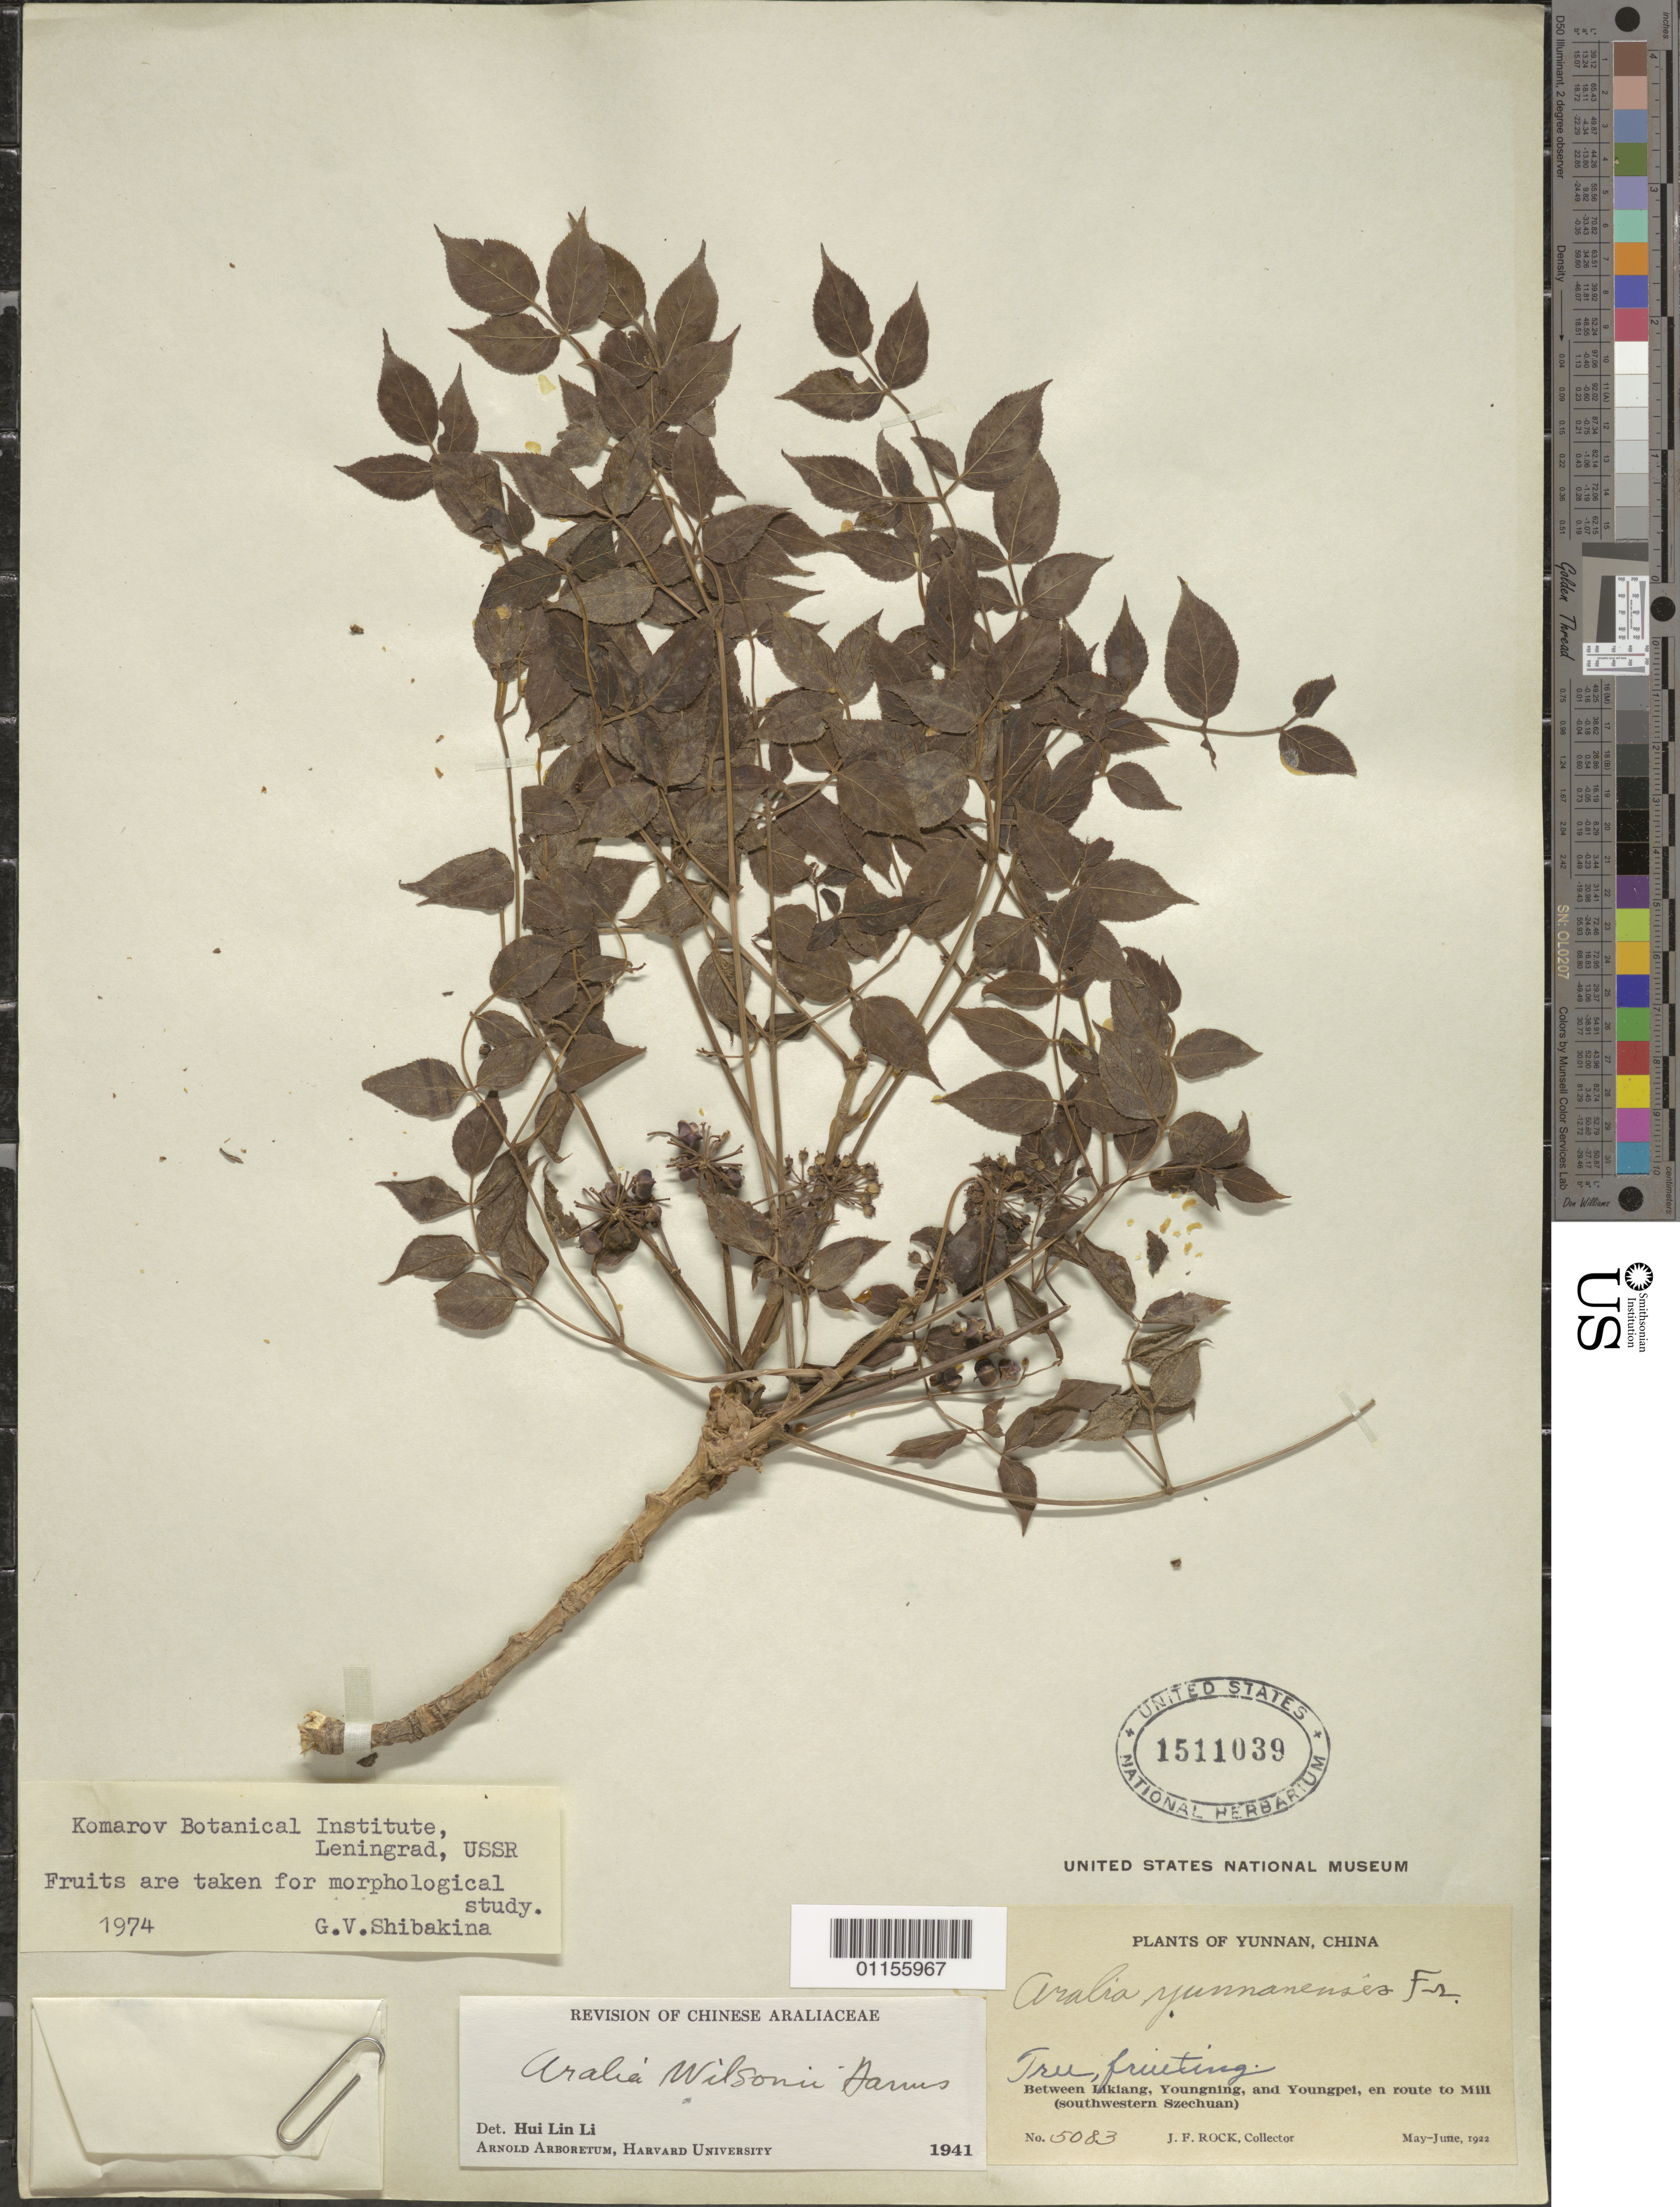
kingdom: Plantae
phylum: Tracheophyta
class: Magnoliopsida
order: Apiales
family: Araliaceae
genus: Aralia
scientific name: Aralia wilsonii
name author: Harms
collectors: J. F. Rock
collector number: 5083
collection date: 1922-05/1922-06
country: China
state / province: Yunnan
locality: Between Likiang, Youngning, and Youngpei, en route to Mili.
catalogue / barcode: US 1511039